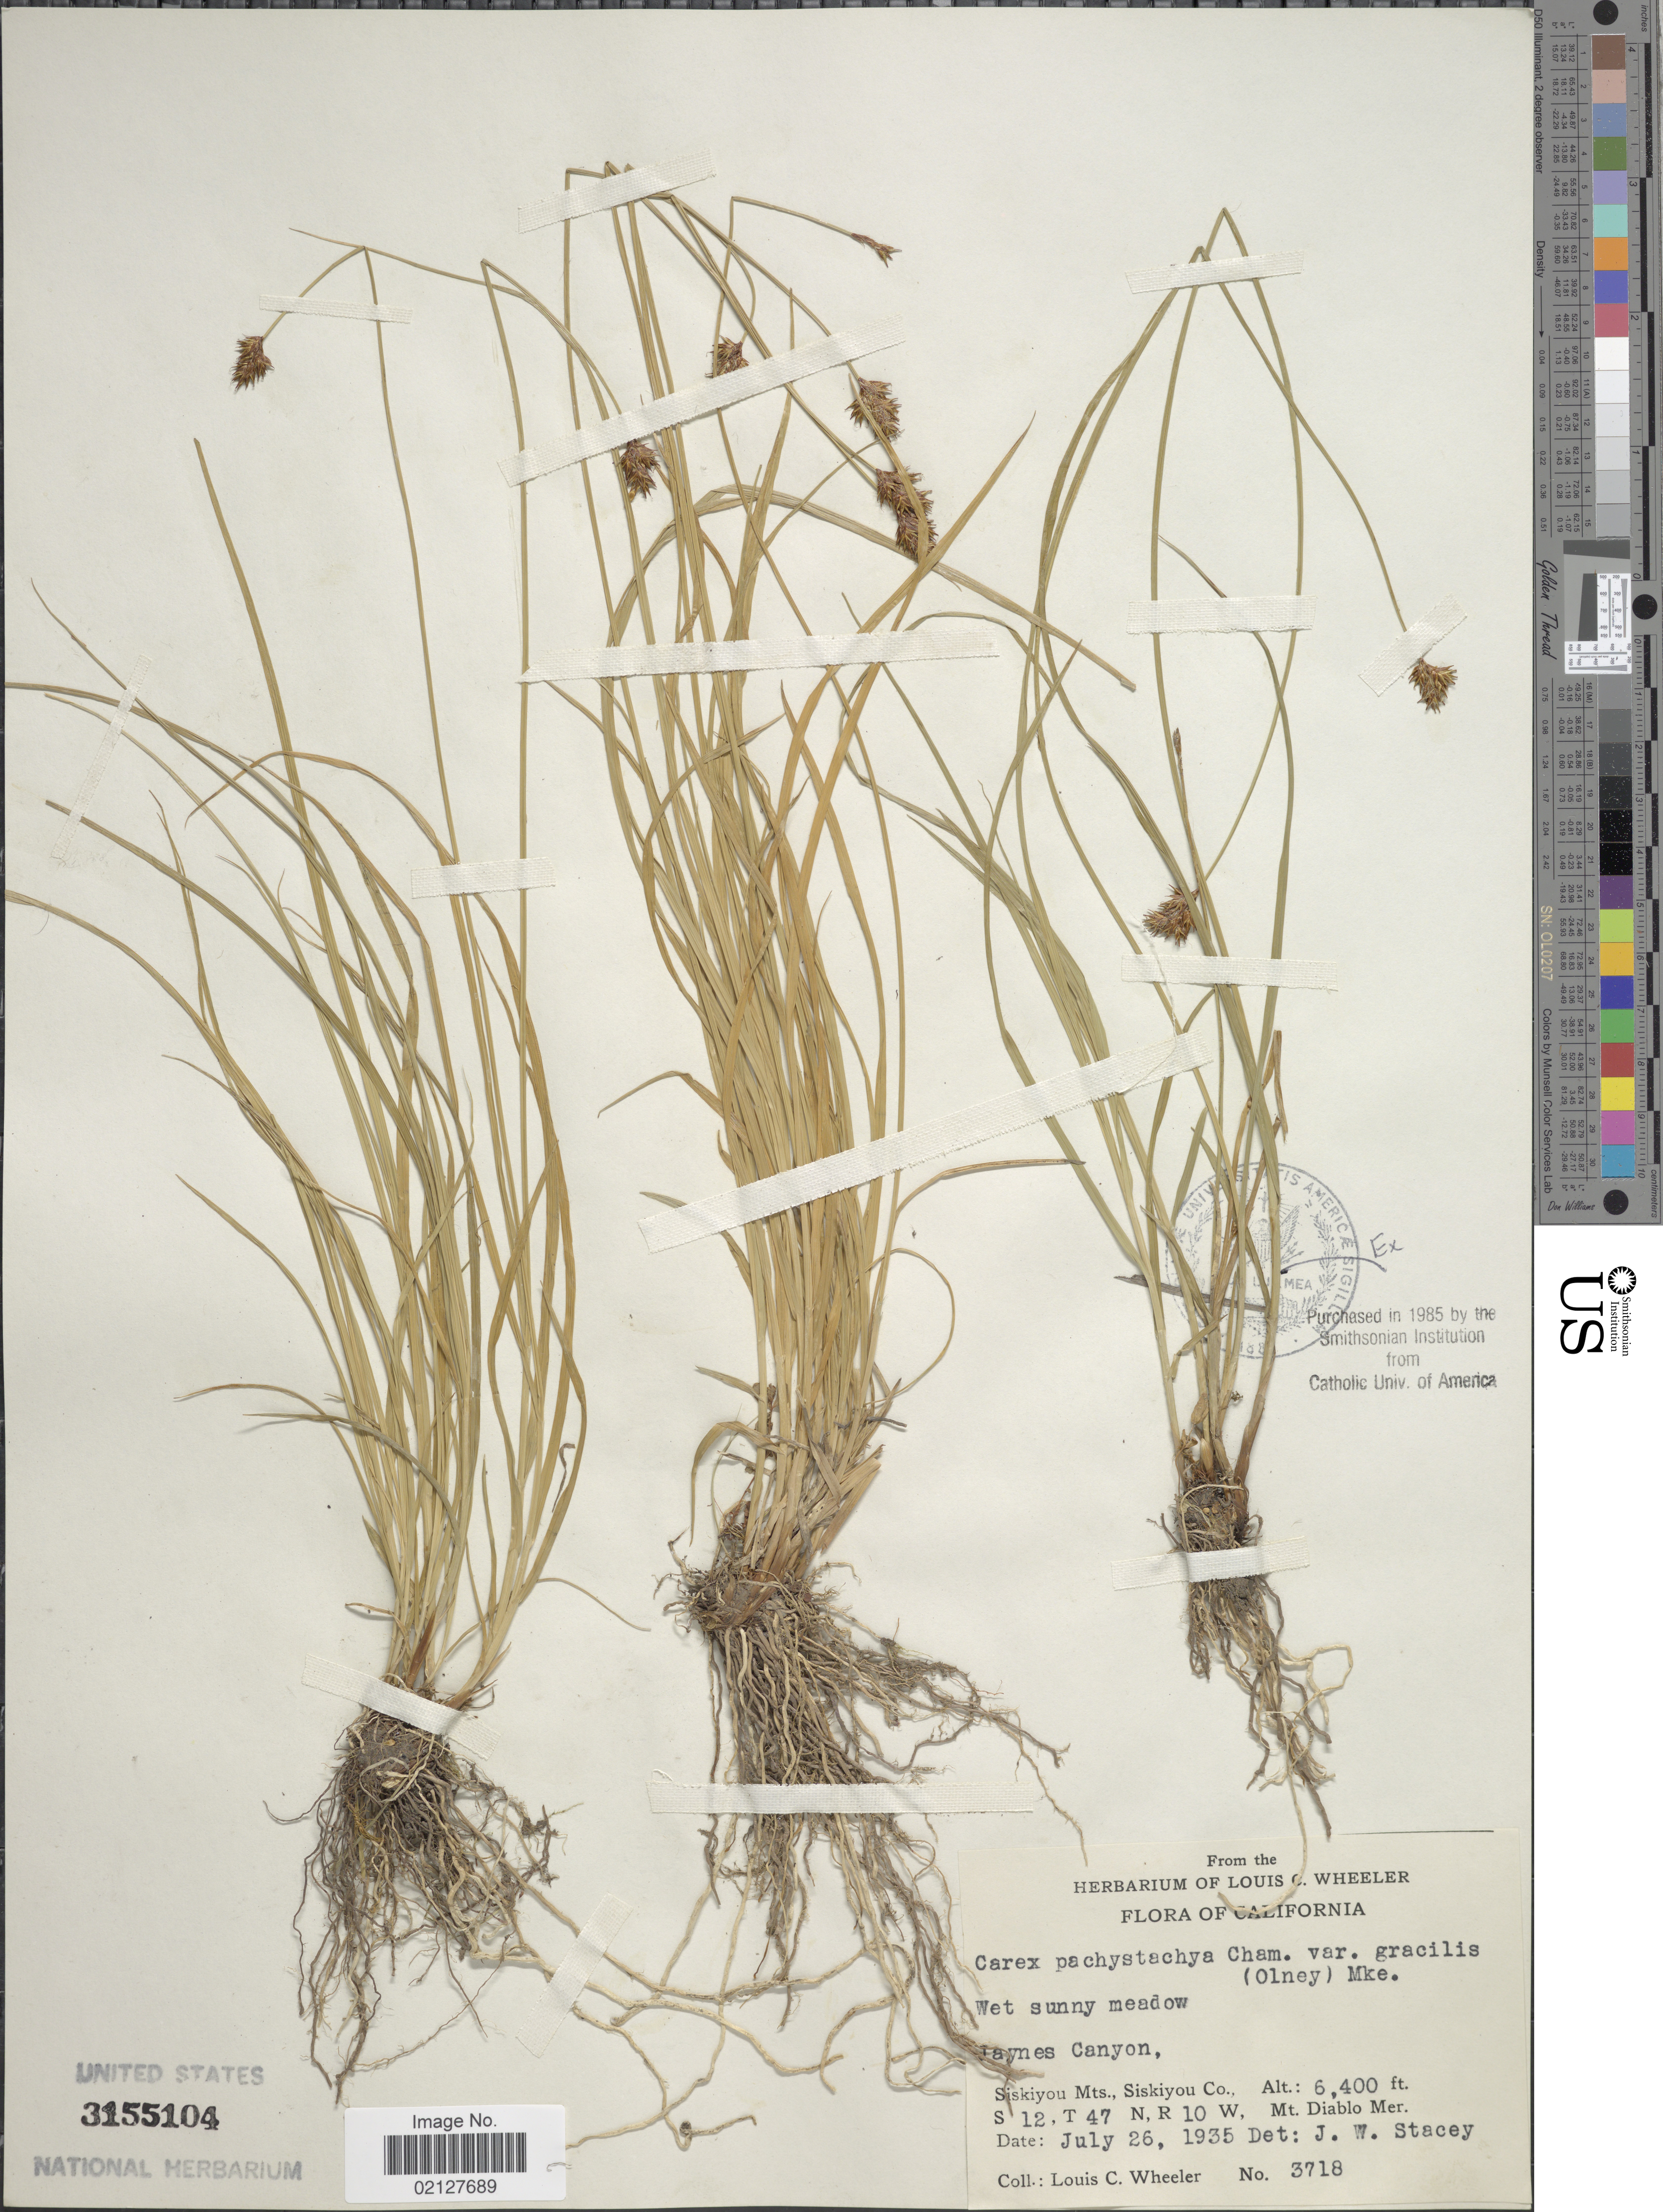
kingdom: Plantae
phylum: Tracheophyta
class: Liliopsida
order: Poales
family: Cyperaceae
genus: Carex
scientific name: Carex pachystachya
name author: Cham. ex Steud.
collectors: L. C. Wheeler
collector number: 3718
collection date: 1935-07-26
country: United States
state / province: California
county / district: Siskiyou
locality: Jaynes Canton, Siskiyou Mts., Siskiyou Co. S 12, T 47 N, R 10 W, Mt. Diablo Mer.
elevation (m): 1951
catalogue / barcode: US 3155104